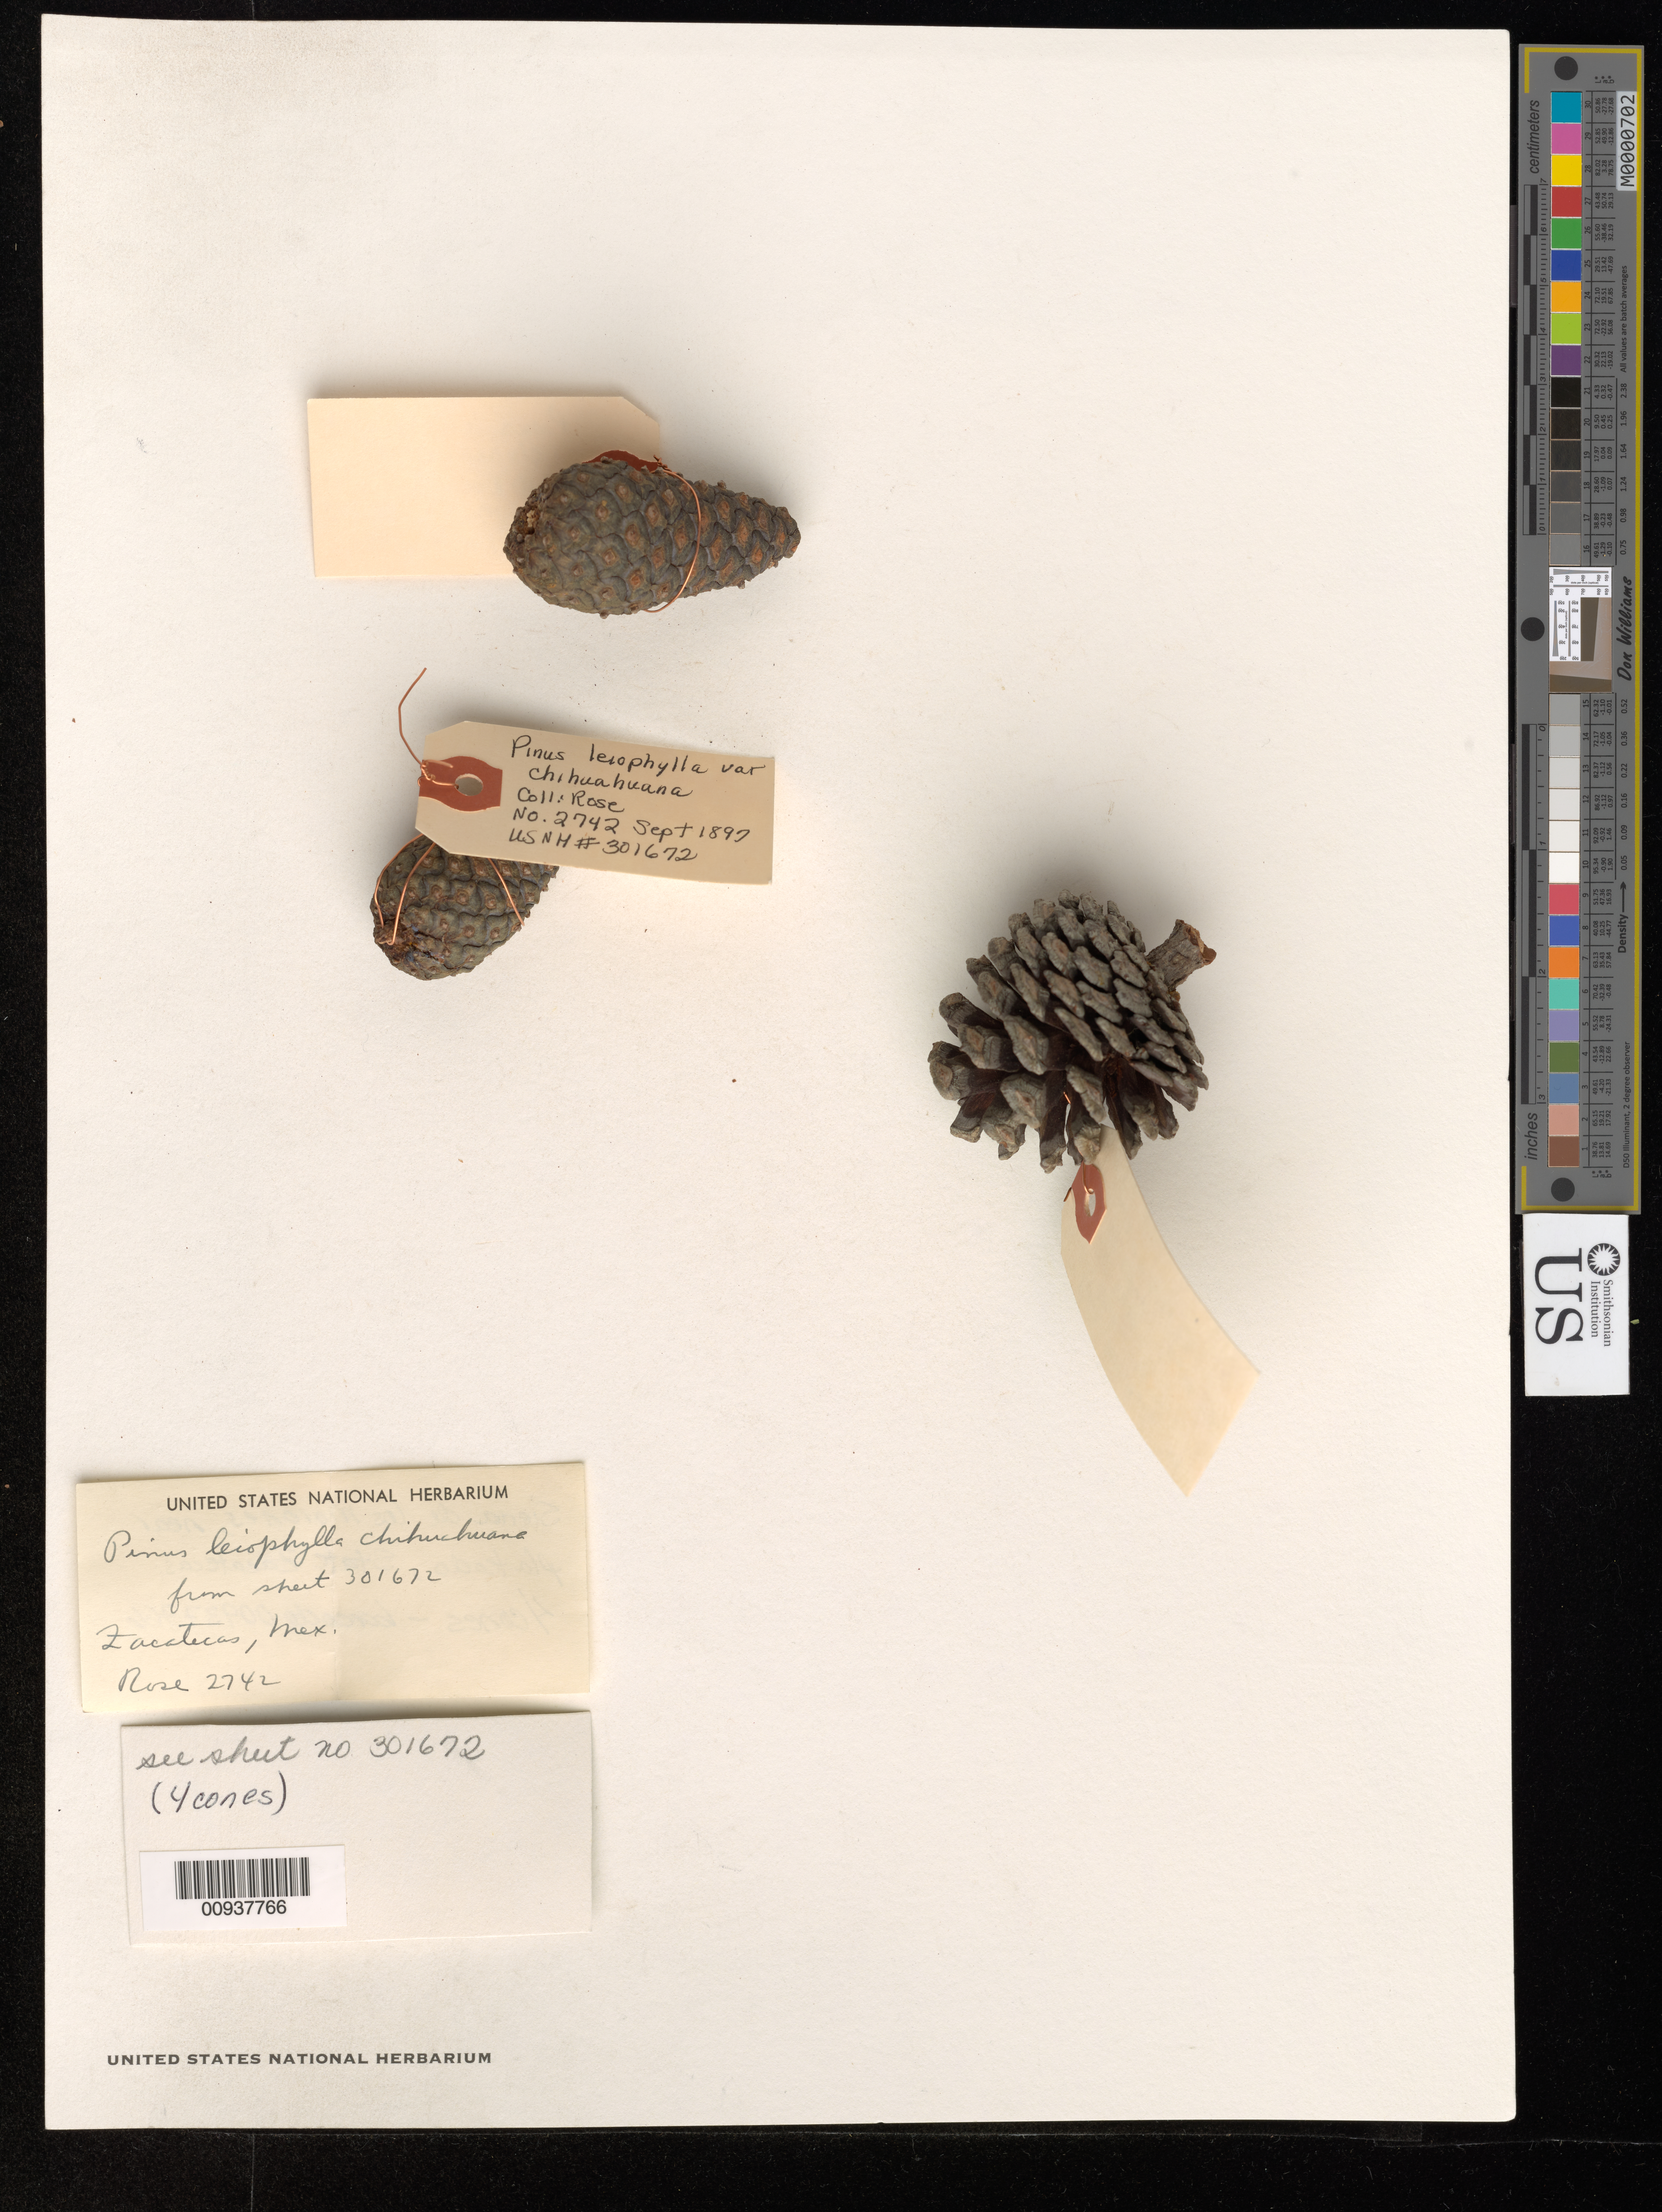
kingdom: Plantae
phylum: Tracheophyta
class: Pinopsida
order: Pinales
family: Pinaceae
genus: Pinus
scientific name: Pinus leiophylla var. chihuahuana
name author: (Engelm.) Shaw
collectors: J. N. Rose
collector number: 2742 a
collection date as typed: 01 Sep 1897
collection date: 1897-09-01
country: Mexico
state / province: Zacatecas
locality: Sierra de los Morones, near Plateado.